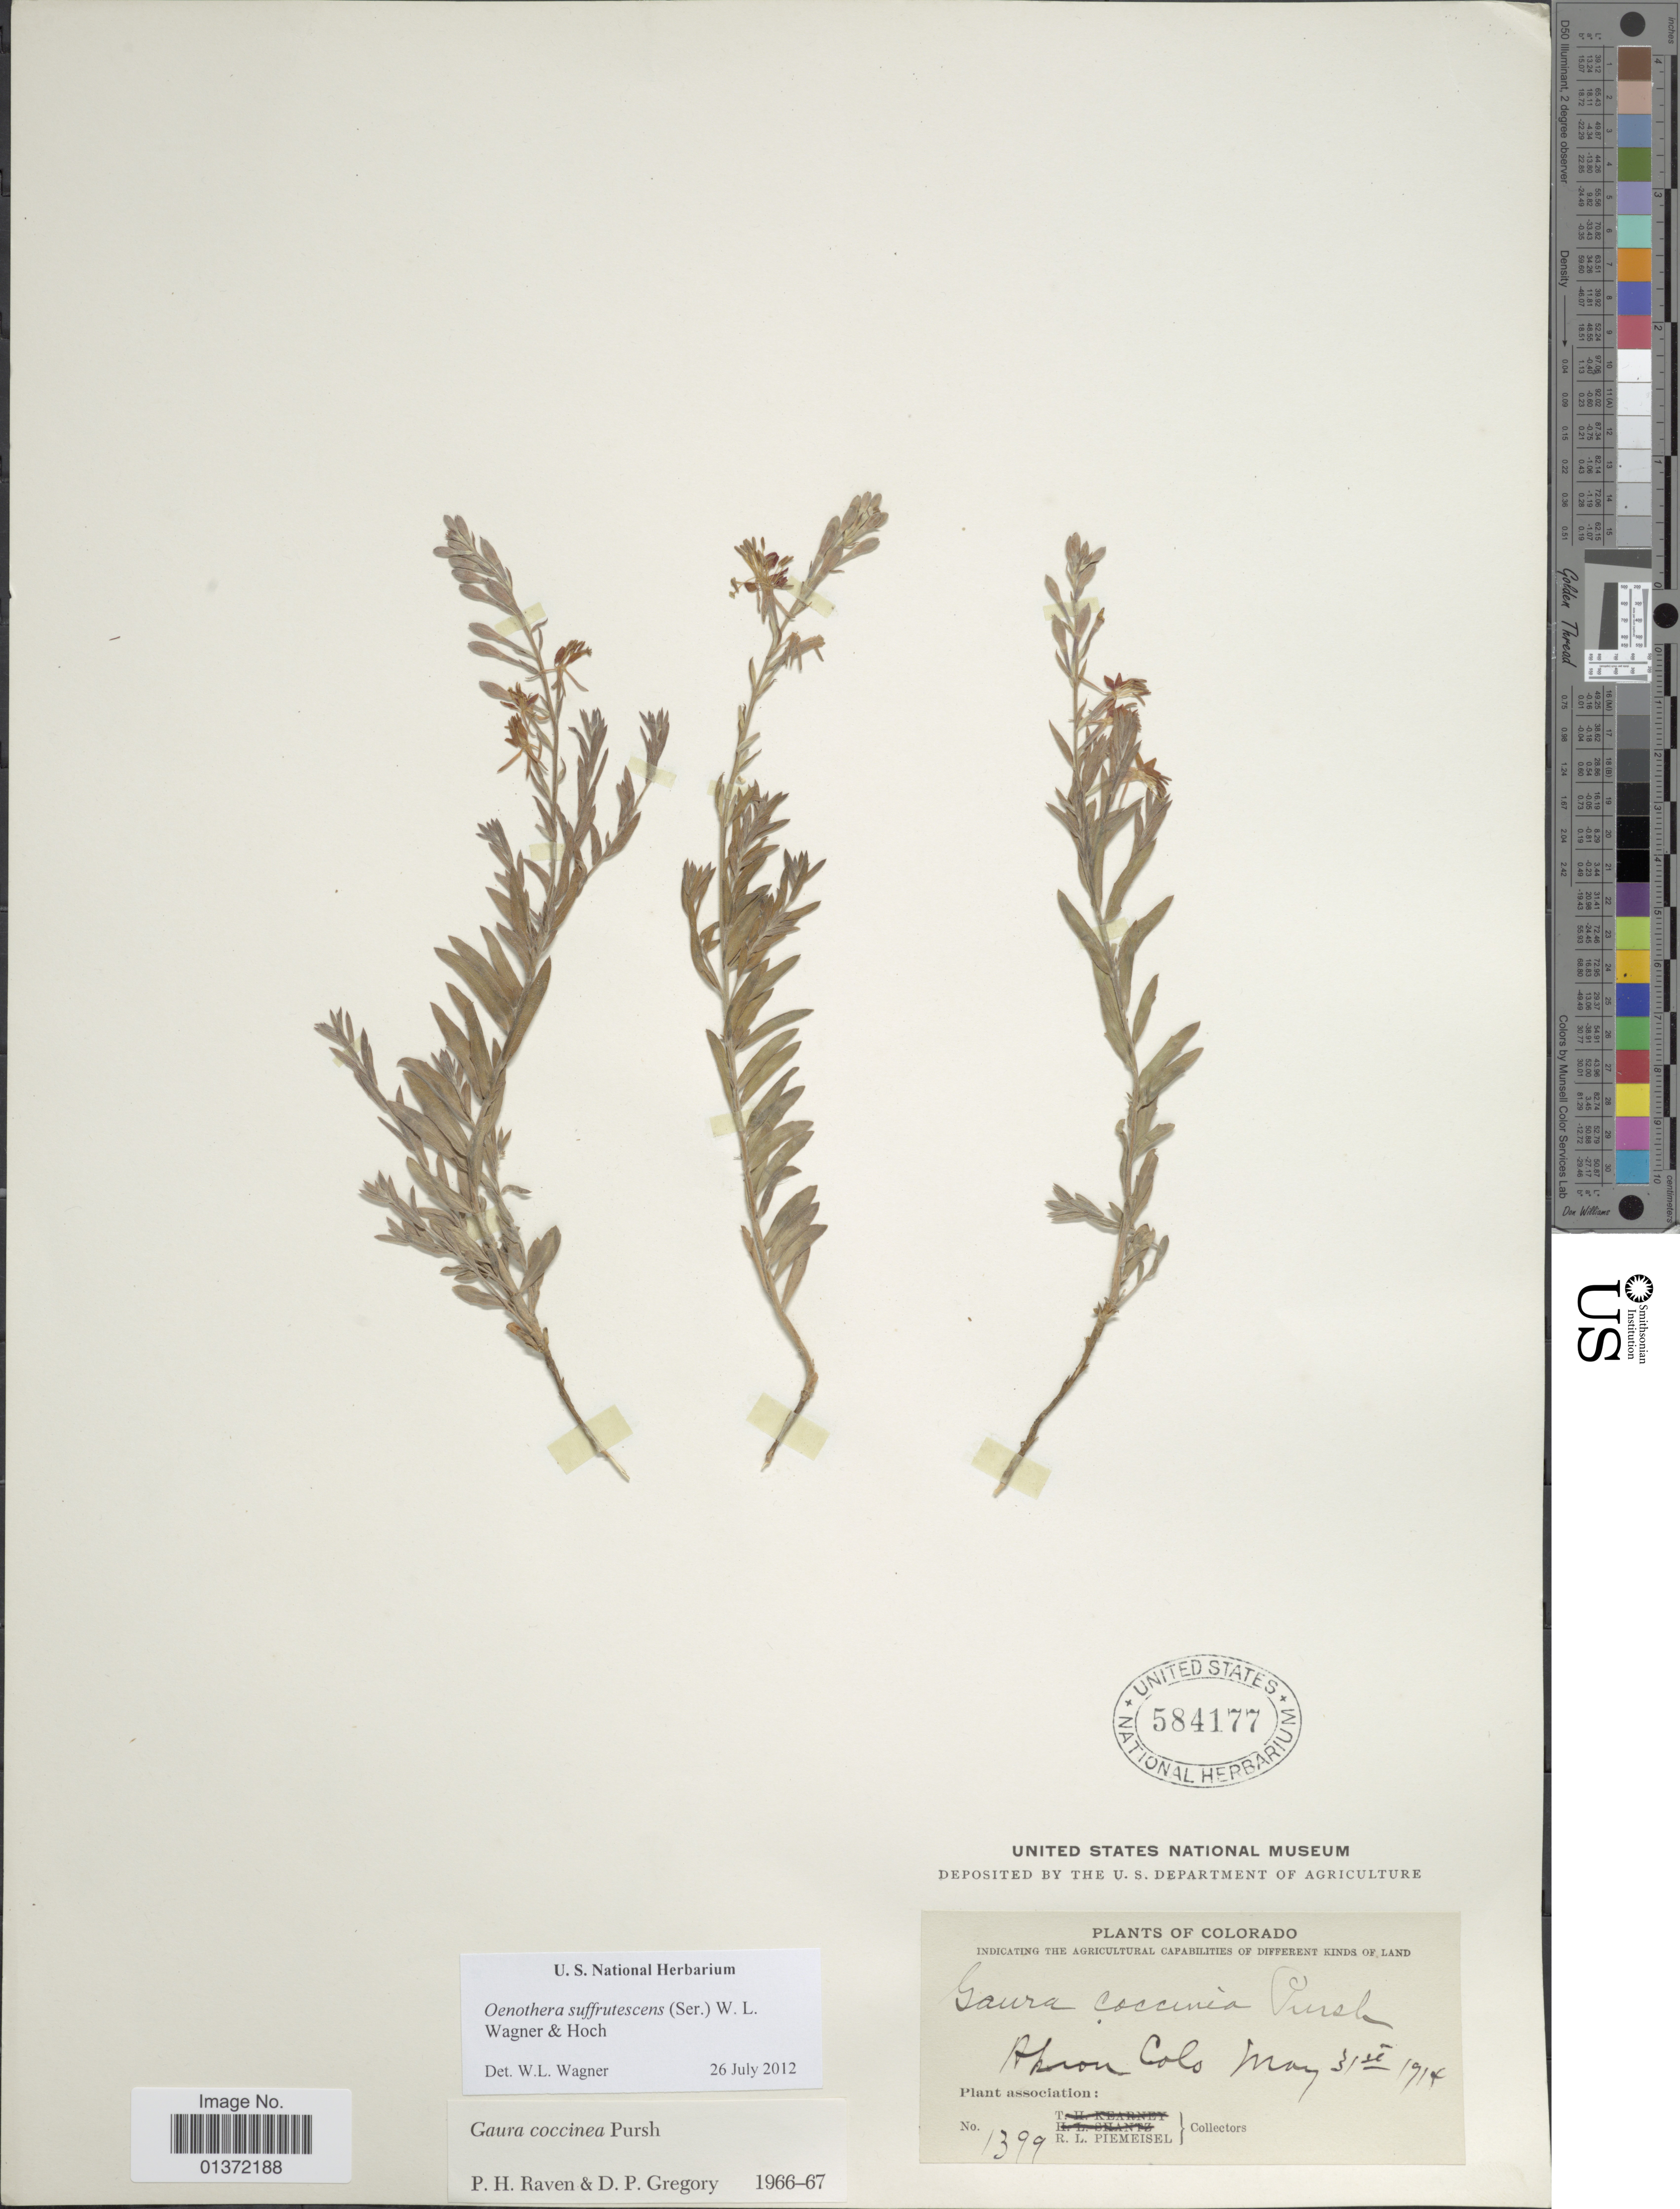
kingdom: Plantae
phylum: Tracheophyta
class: Magnoliopsida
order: Myrtales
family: Onagraceae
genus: Oenothera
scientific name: Oenothera suffrutescens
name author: (Ser.) W.L. Wagner & Hoch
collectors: R. L. Piemeisel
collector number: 1399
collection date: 1914-05-31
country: United States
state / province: Colorado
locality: Akron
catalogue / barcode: US 584177